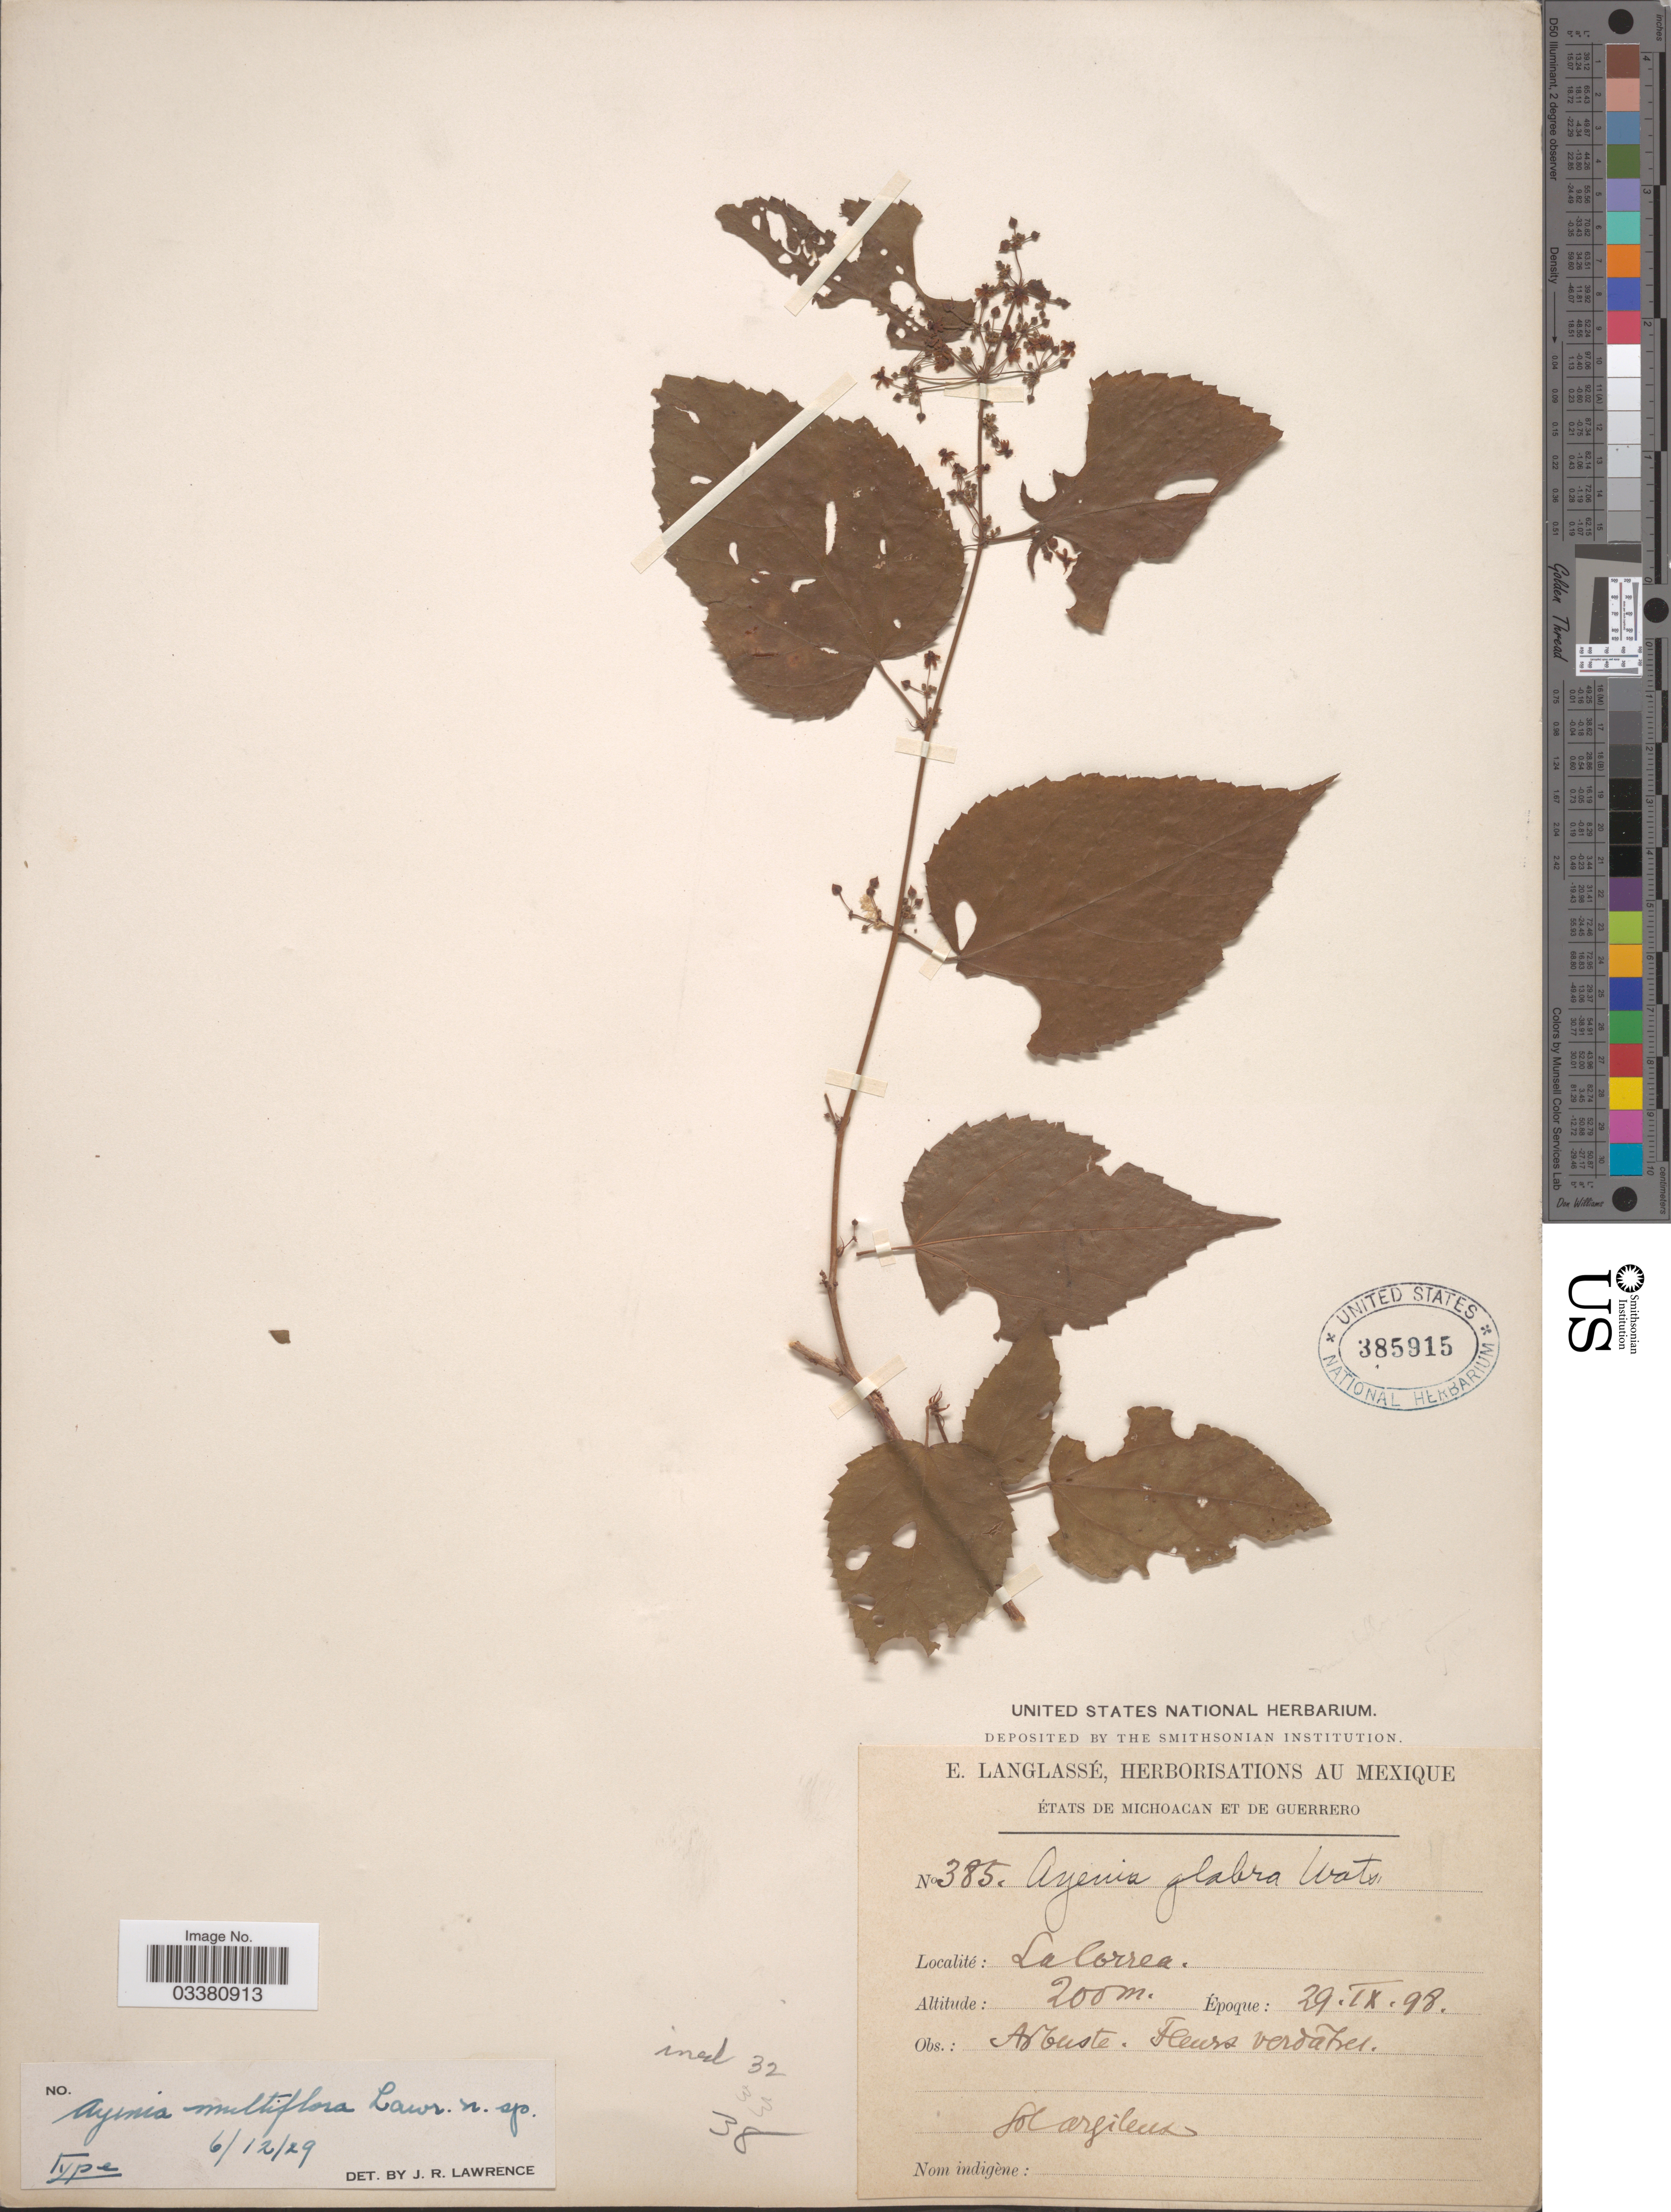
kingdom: Plantae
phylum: Tracheophyta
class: Magnoliopsida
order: Malvales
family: Malvaceae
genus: Ayenia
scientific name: Ayenia glabra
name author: S. Watson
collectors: E. Langlassé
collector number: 385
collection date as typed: Transcribed d/m/y: 29/9/98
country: Mexico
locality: États de Michoacan et de Guerrero. La Correa.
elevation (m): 200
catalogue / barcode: US 385915